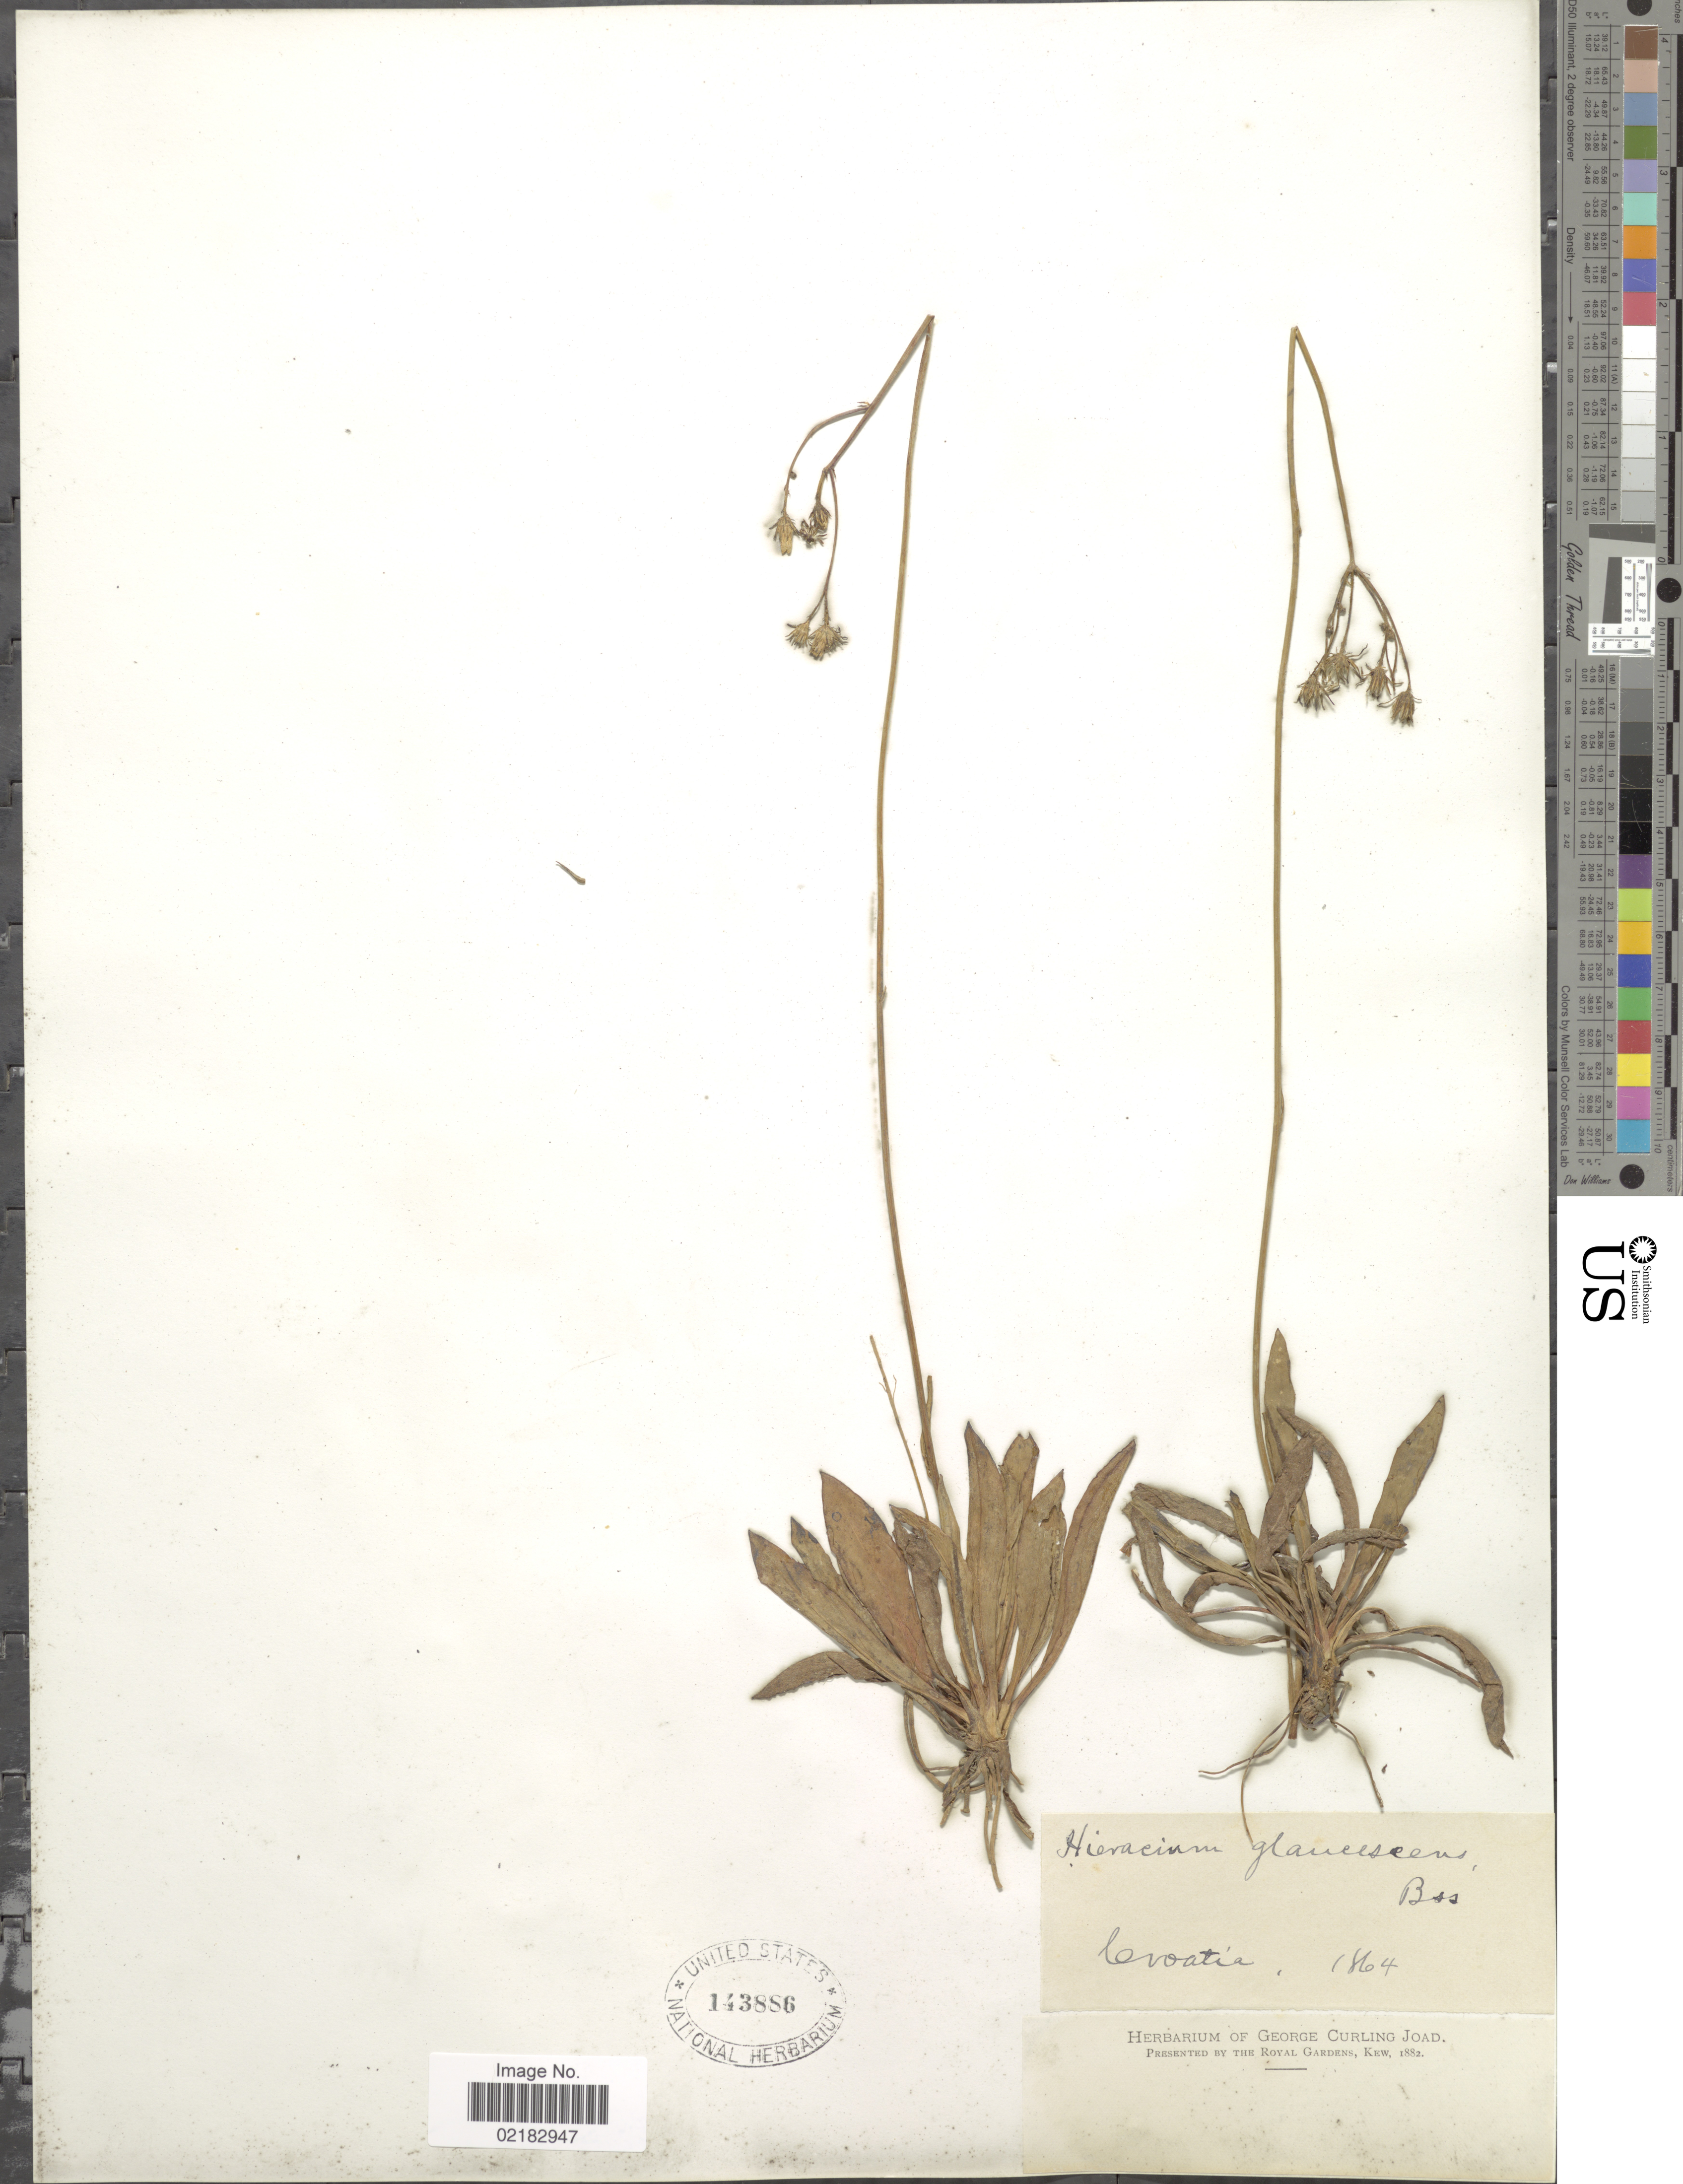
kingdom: Plantae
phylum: Tracheophyta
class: Magnoliopsida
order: Asterales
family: Asteraceae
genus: Pilosella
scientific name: Pilosella piloselloides subsp. magyarica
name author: (Peter) S. Bräut. & Greuter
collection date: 1864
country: Croatia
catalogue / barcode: US 143886